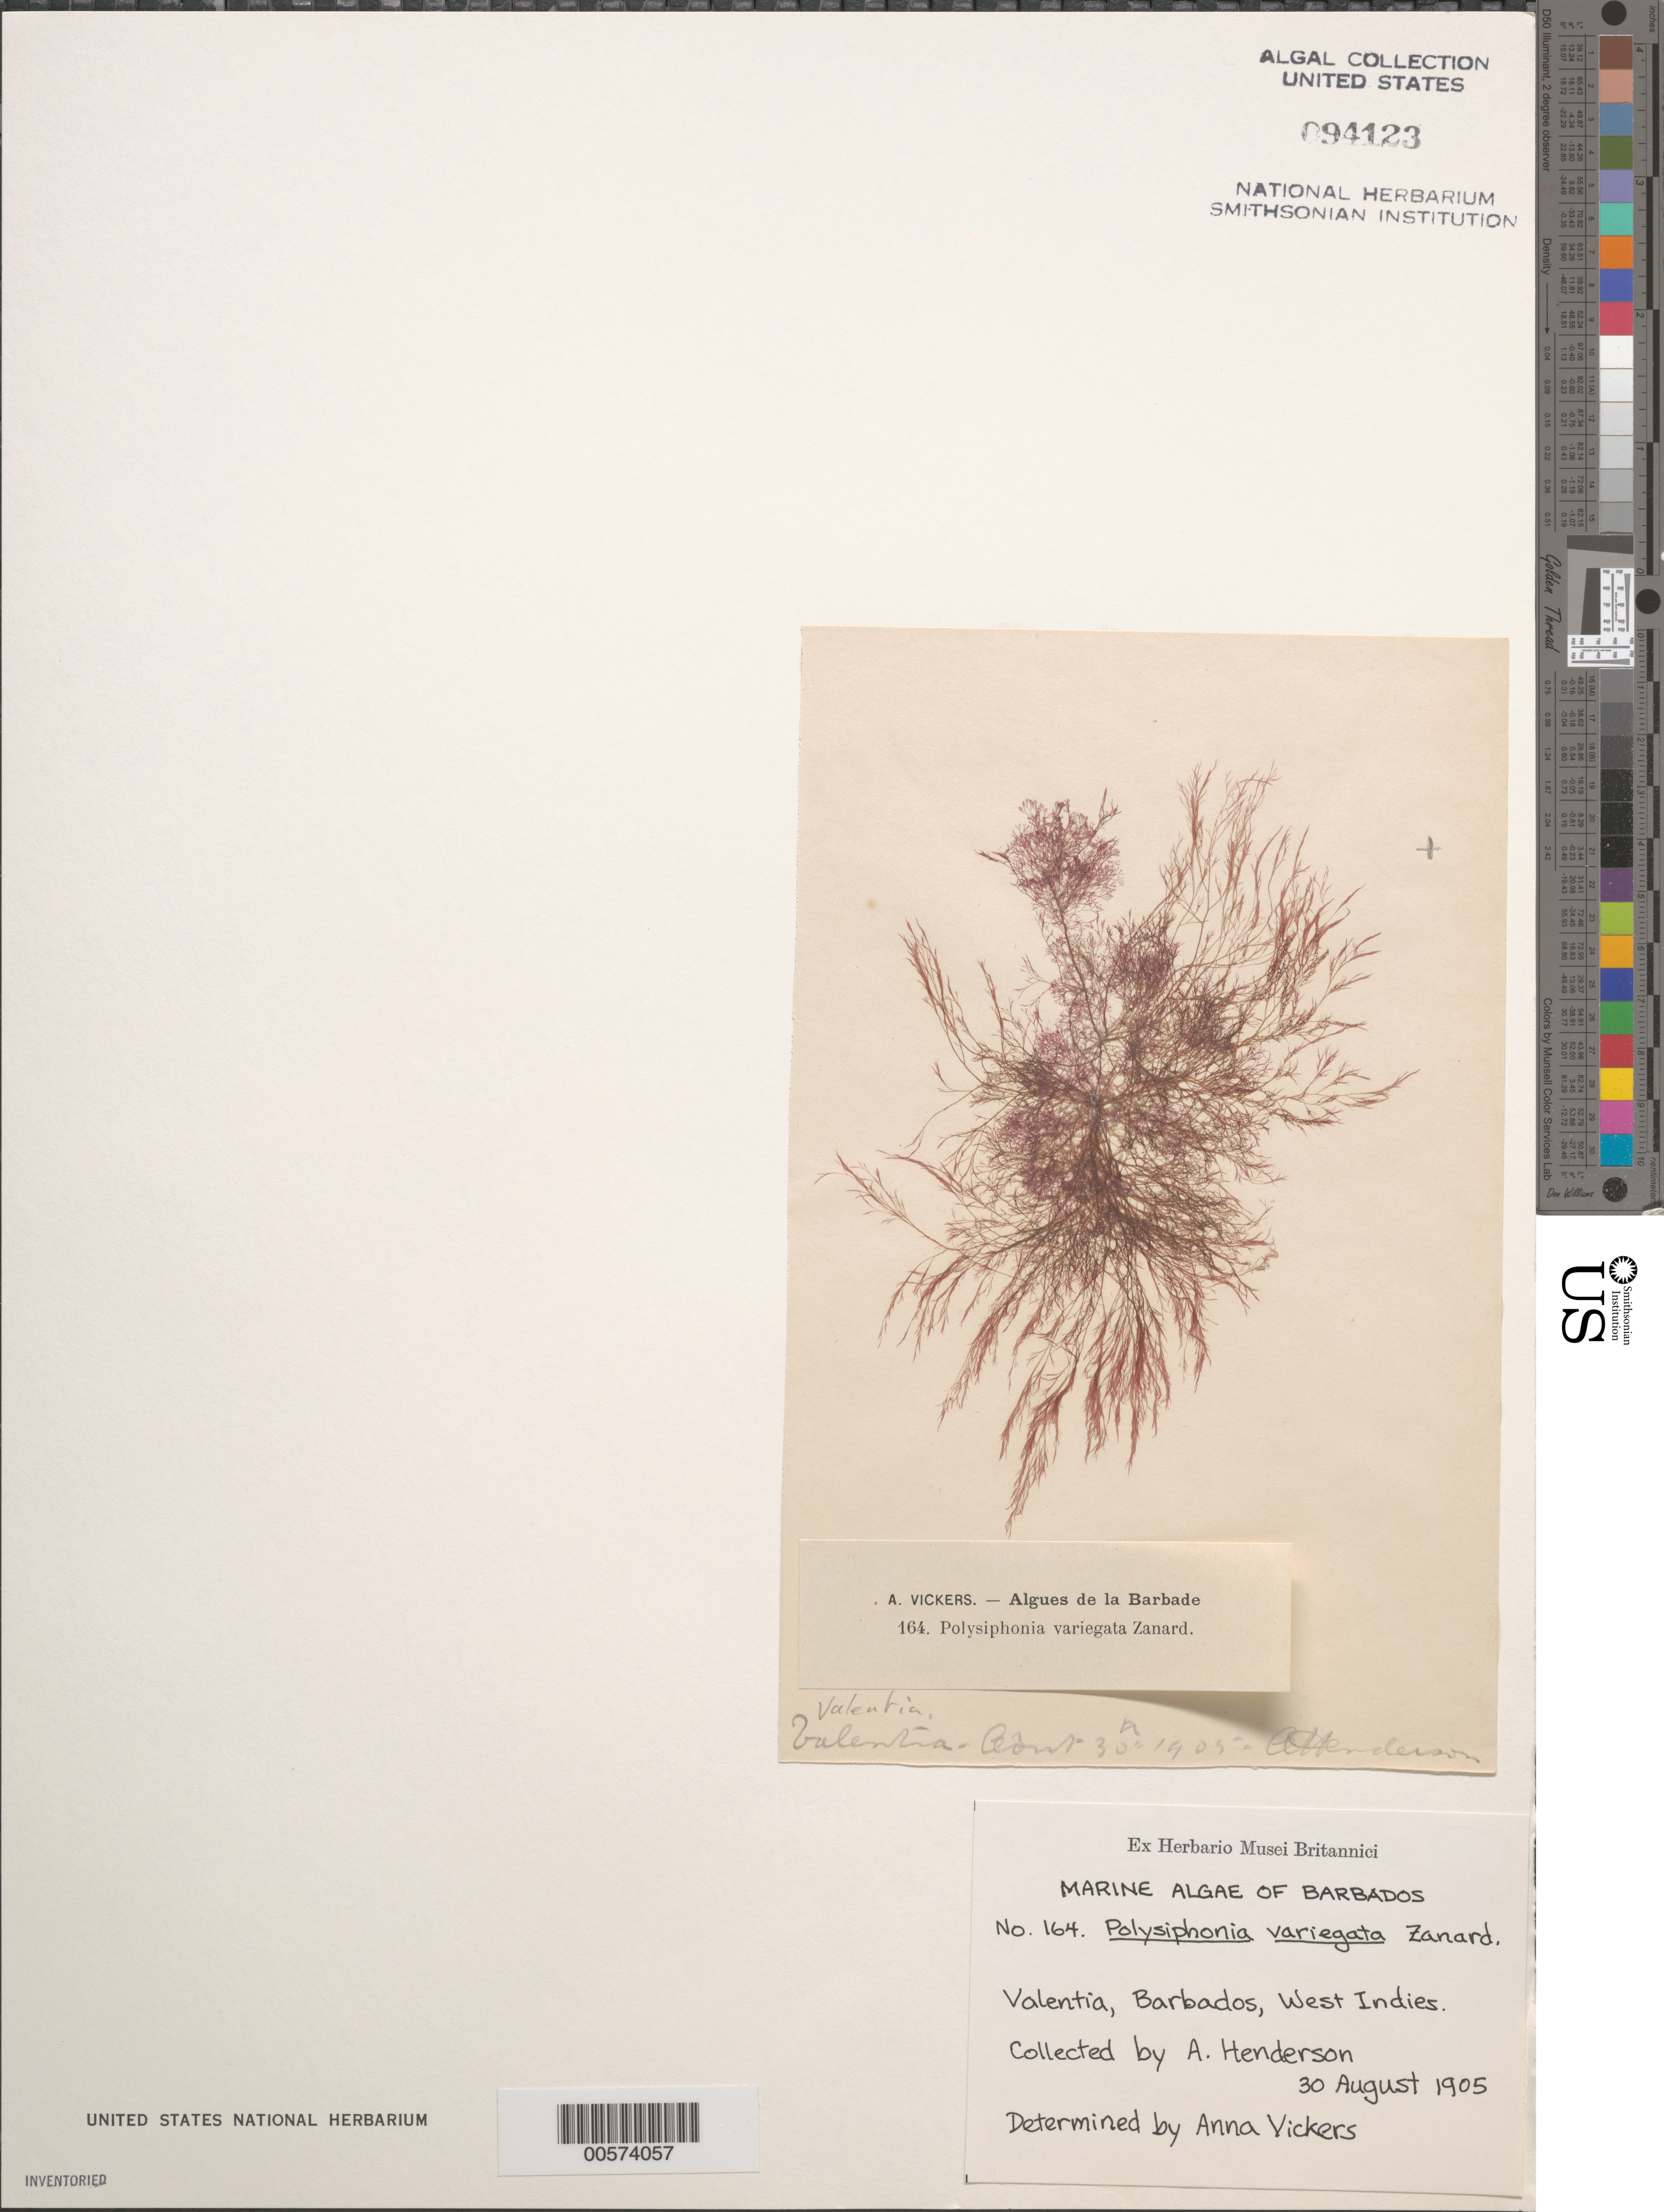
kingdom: Plantae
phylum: Rhodophyta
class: Florideophyceae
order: Ceramiales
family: Rhodomelaceae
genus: Carradoriella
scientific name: Carradoriella denudata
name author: (Dillwyn) Savoie & G.W. Saunders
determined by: Algae name updating Project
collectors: A. Henderson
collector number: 164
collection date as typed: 30 Aug 1905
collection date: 1905-08-30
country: Barbados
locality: Valentia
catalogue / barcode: US 94123